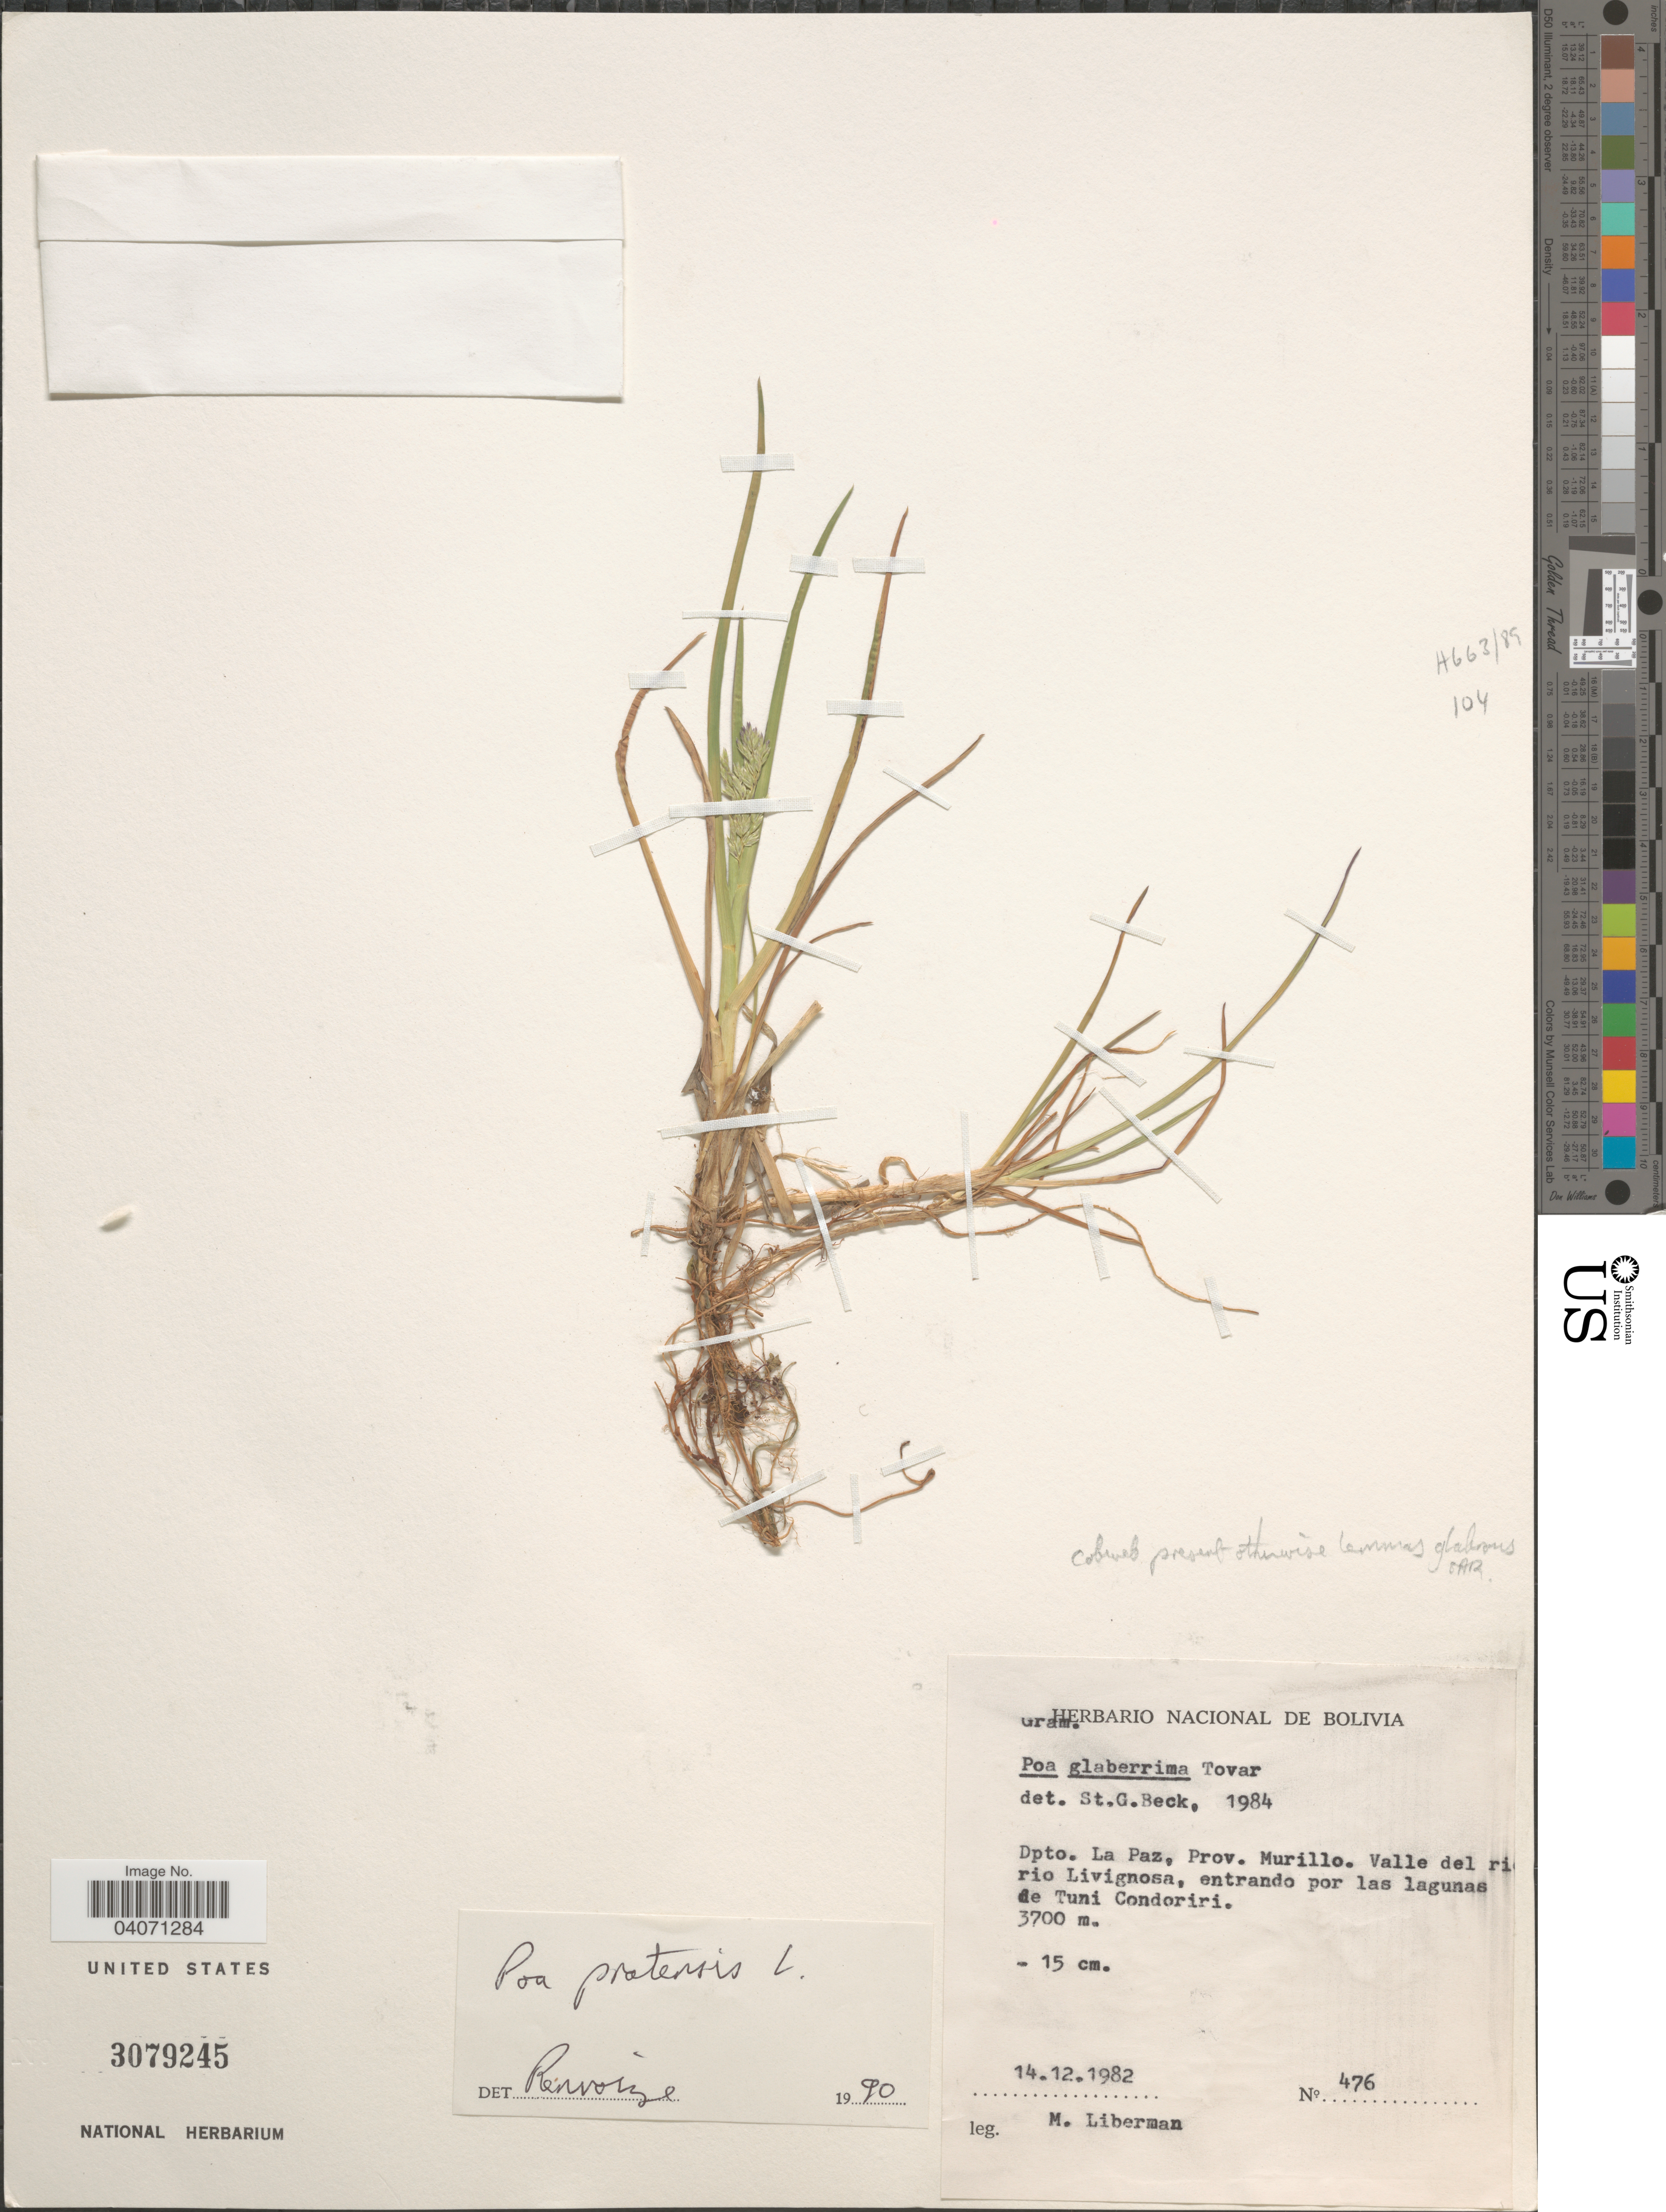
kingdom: Plantae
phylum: Tracheophyta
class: Liliopsida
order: Poales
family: Poaceae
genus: Poa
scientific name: Poa pratensis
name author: L.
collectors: M. Liberman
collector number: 476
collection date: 1982-12-14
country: Bolivia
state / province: La Paz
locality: Dpto. La Paz, Prov. Murillo. Valle del ri rio Livignosa, entrando por las lagunas de Tuni Condoriri.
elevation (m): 3700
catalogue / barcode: US 3079245